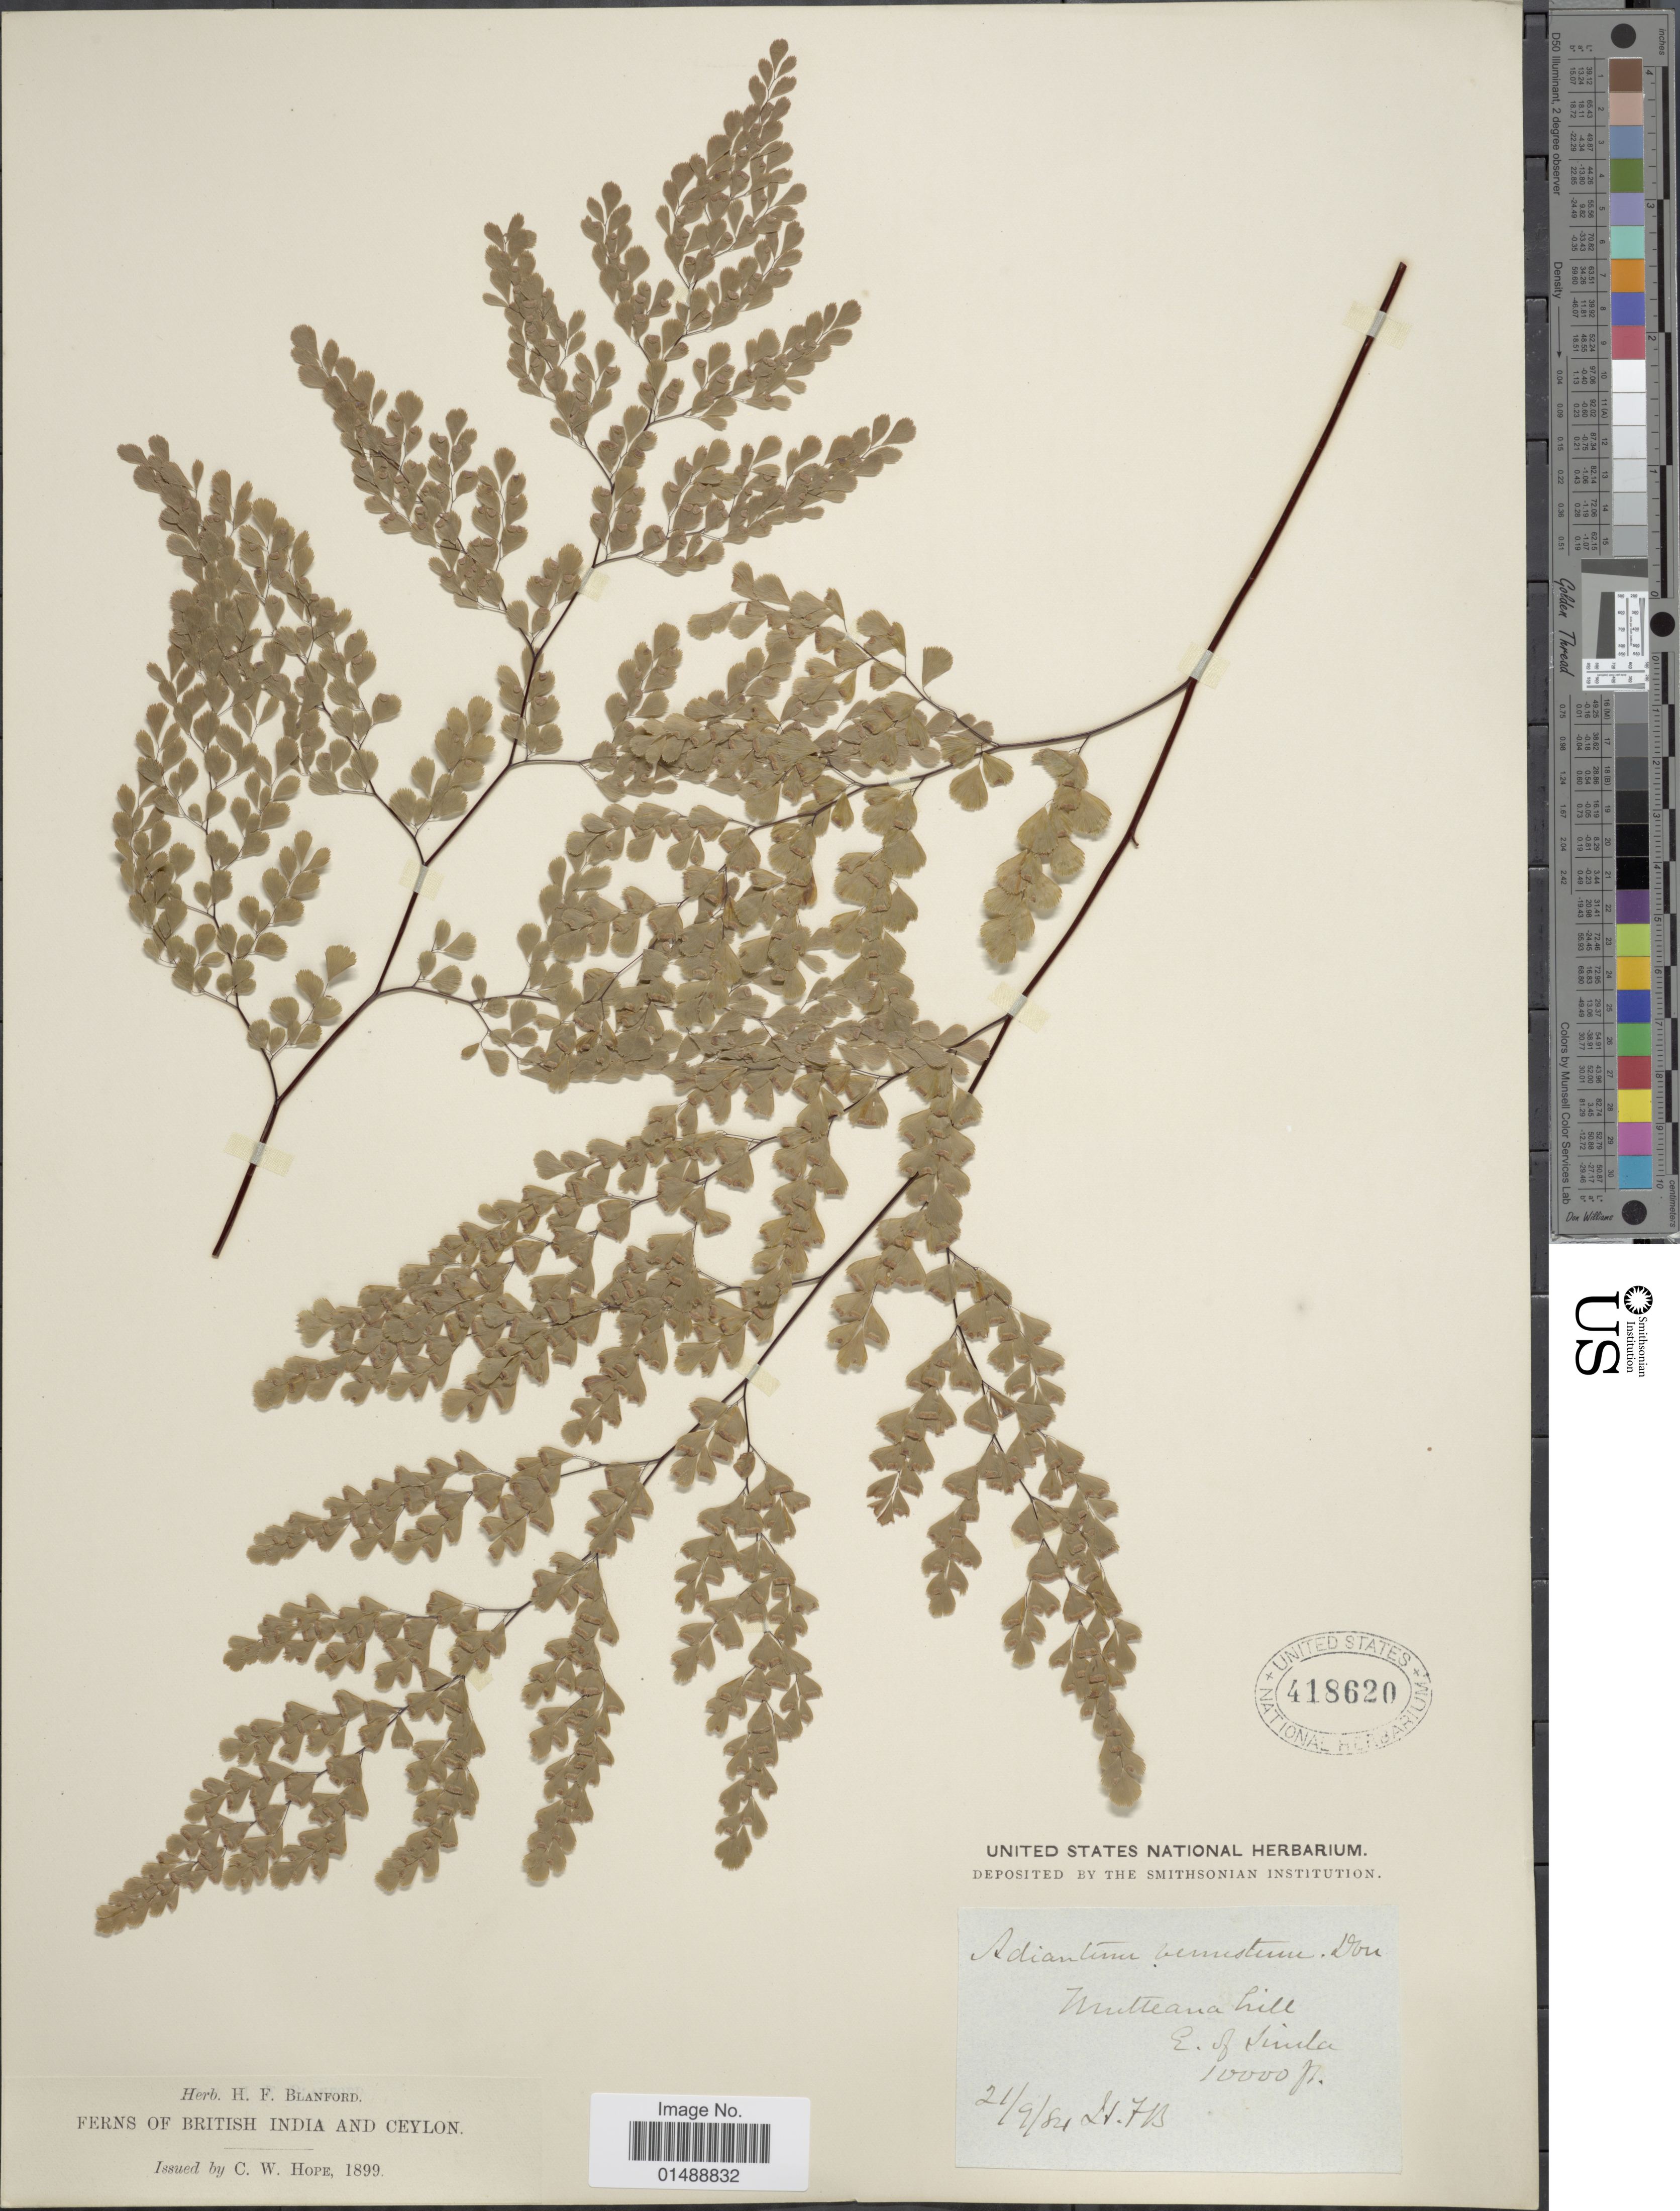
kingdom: Plantae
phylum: Tracheophyta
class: Polypodiopsida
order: Polypodiales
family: Pteridaceae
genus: Adiantum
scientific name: Adiantum venustum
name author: D. Don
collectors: H. Blanford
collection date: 1821-09-21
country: India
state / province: Himachal Pradesh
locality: British India, Ceylon, Mutteana hill E. of Simla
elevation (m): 3048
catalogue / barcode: US 418620